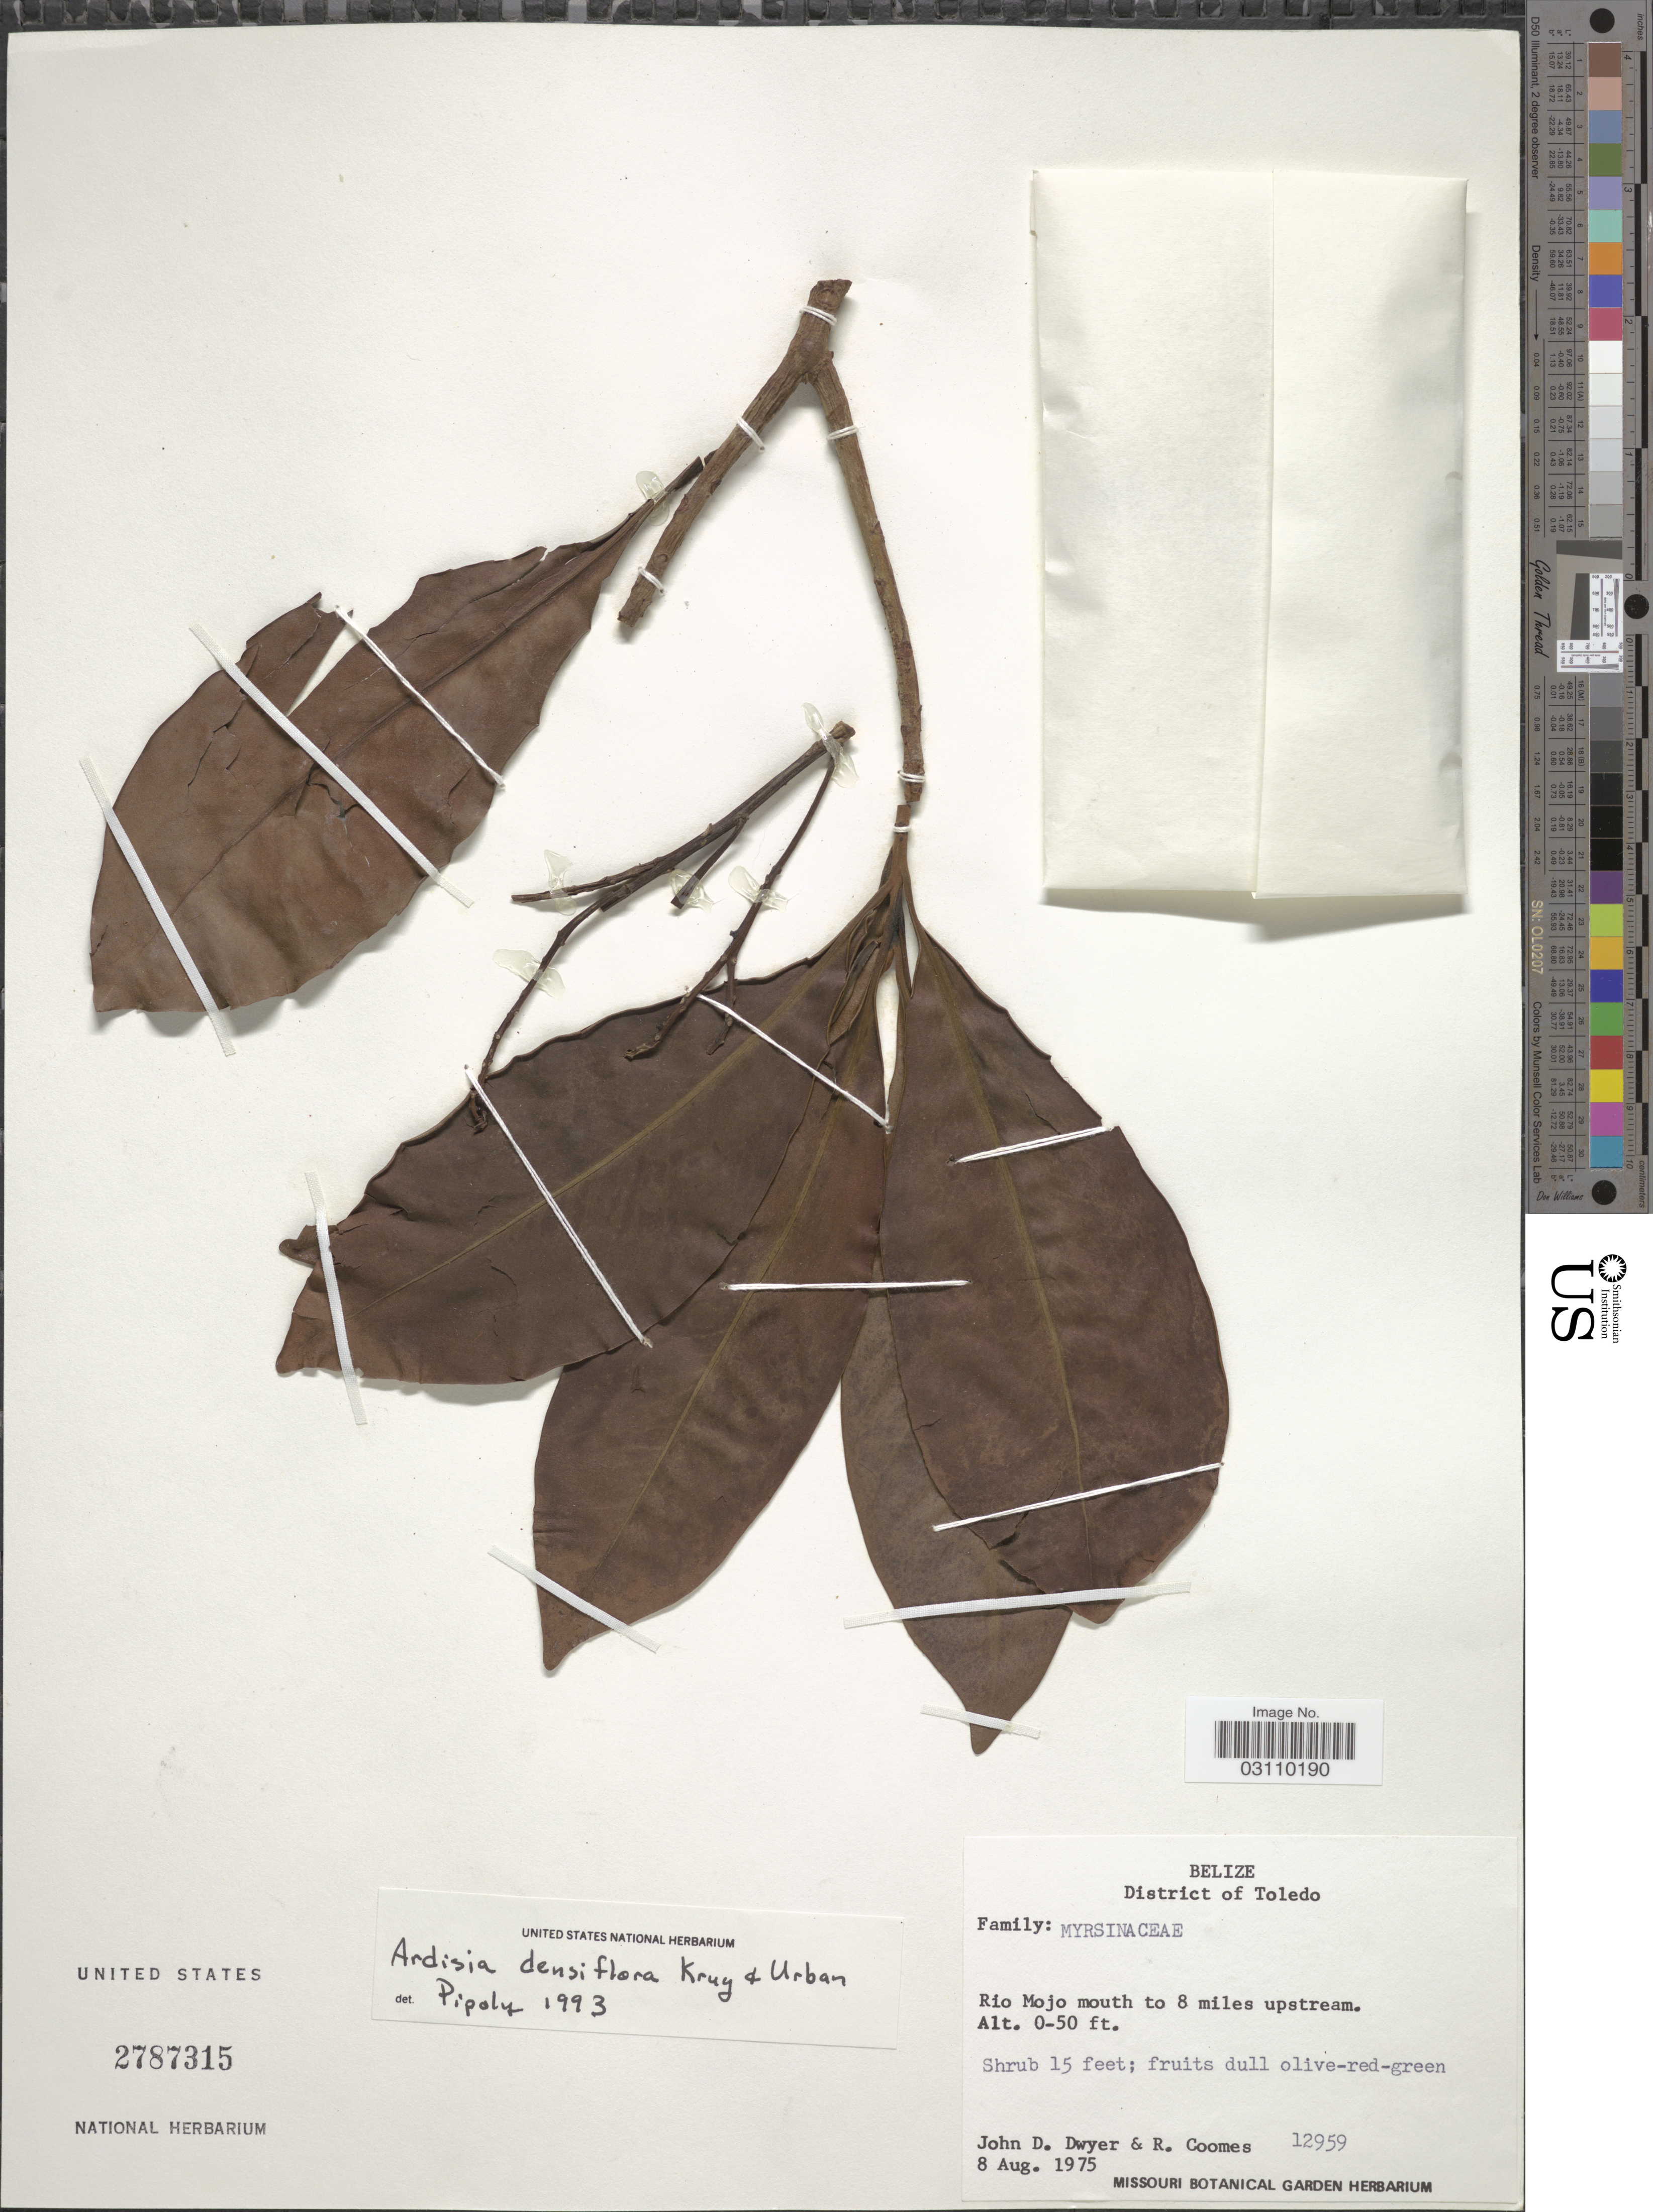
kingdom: Plantae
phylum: Tracheophyta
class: Magnoliopsida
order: Ericales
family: Primulaceae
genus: Ardisia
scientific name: Ardisia densiflora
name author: Krug & Urb.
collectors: J. D. Dwyer & R. Coomes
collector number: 12959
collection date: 1975-08-08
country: Belize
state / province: Toledo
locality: District of Toledo, Rio Mojo mouth to 8 miles upstream.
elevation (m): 0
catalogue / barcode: US 2787315